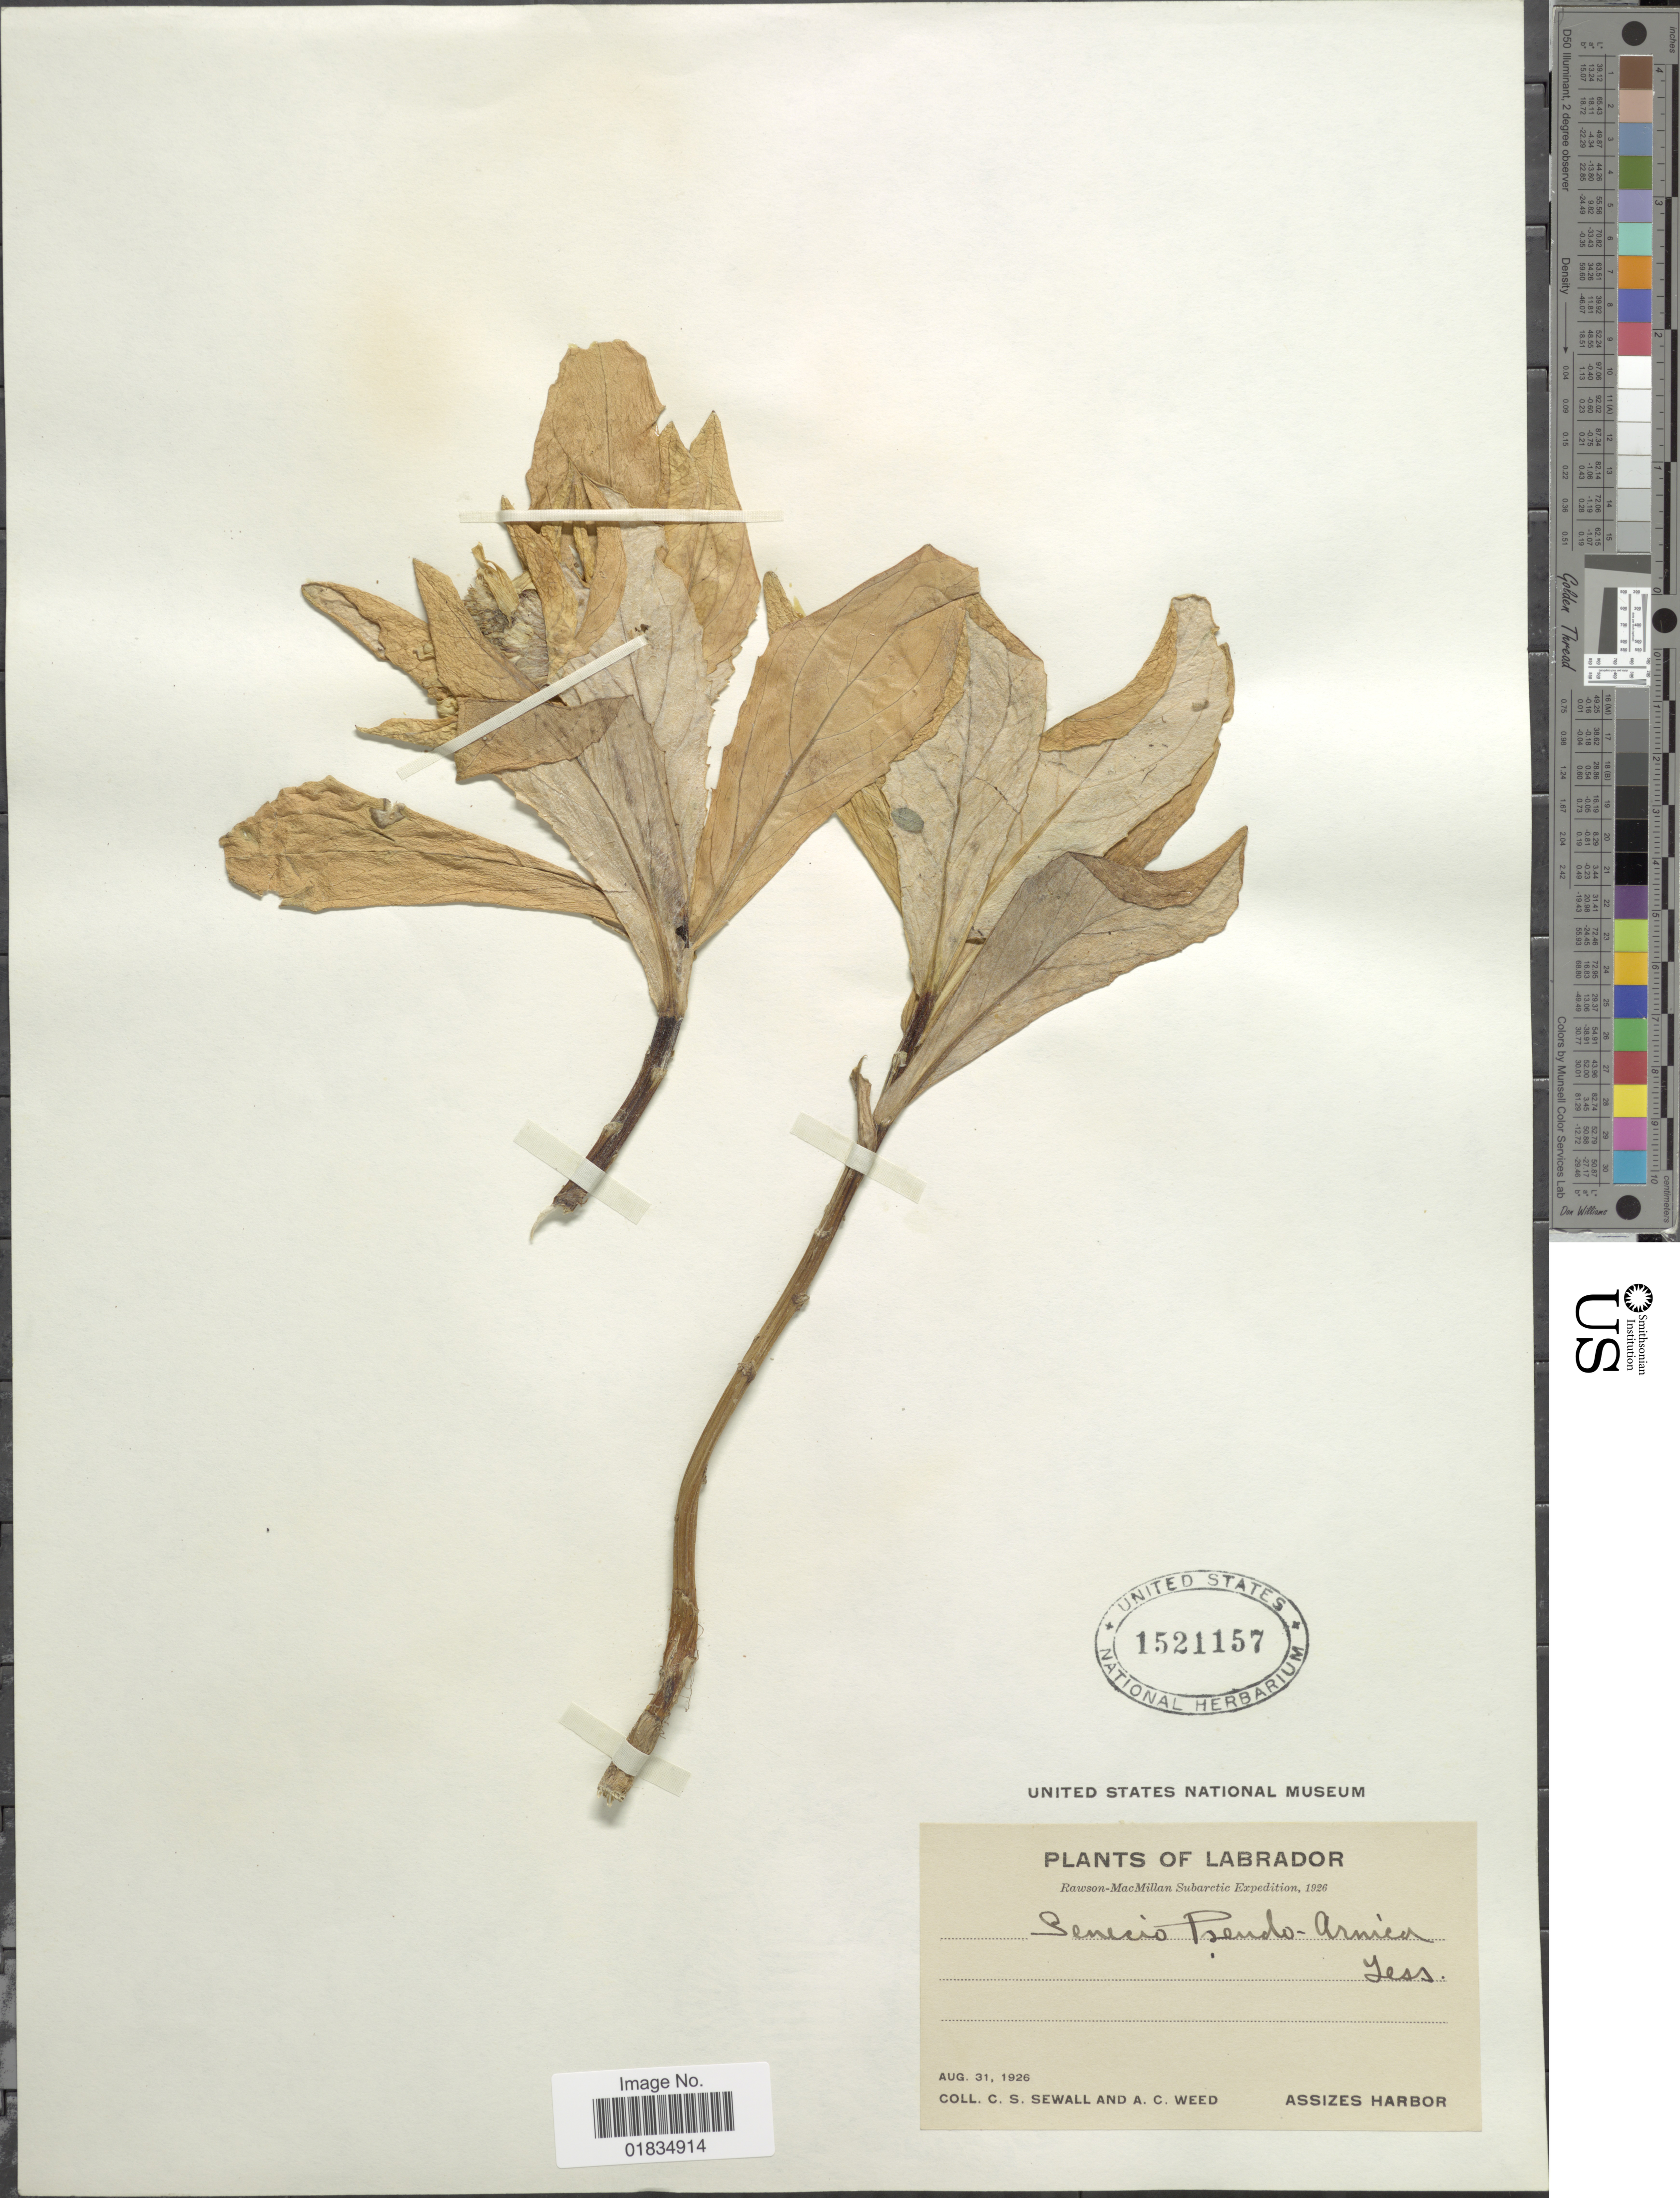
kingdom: Plantae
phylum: Tracheophyta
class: Magnoliopsida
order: Asterales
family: Asteraceae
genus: Senecio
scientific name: Senecio pseudoarnica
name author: Less.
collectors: C. Sewall & A. Weed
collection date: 1926-08-31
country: Canada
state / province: Newfoundland and Labrador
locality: Labrador, Assizes Harbor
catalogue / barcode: US 1521157